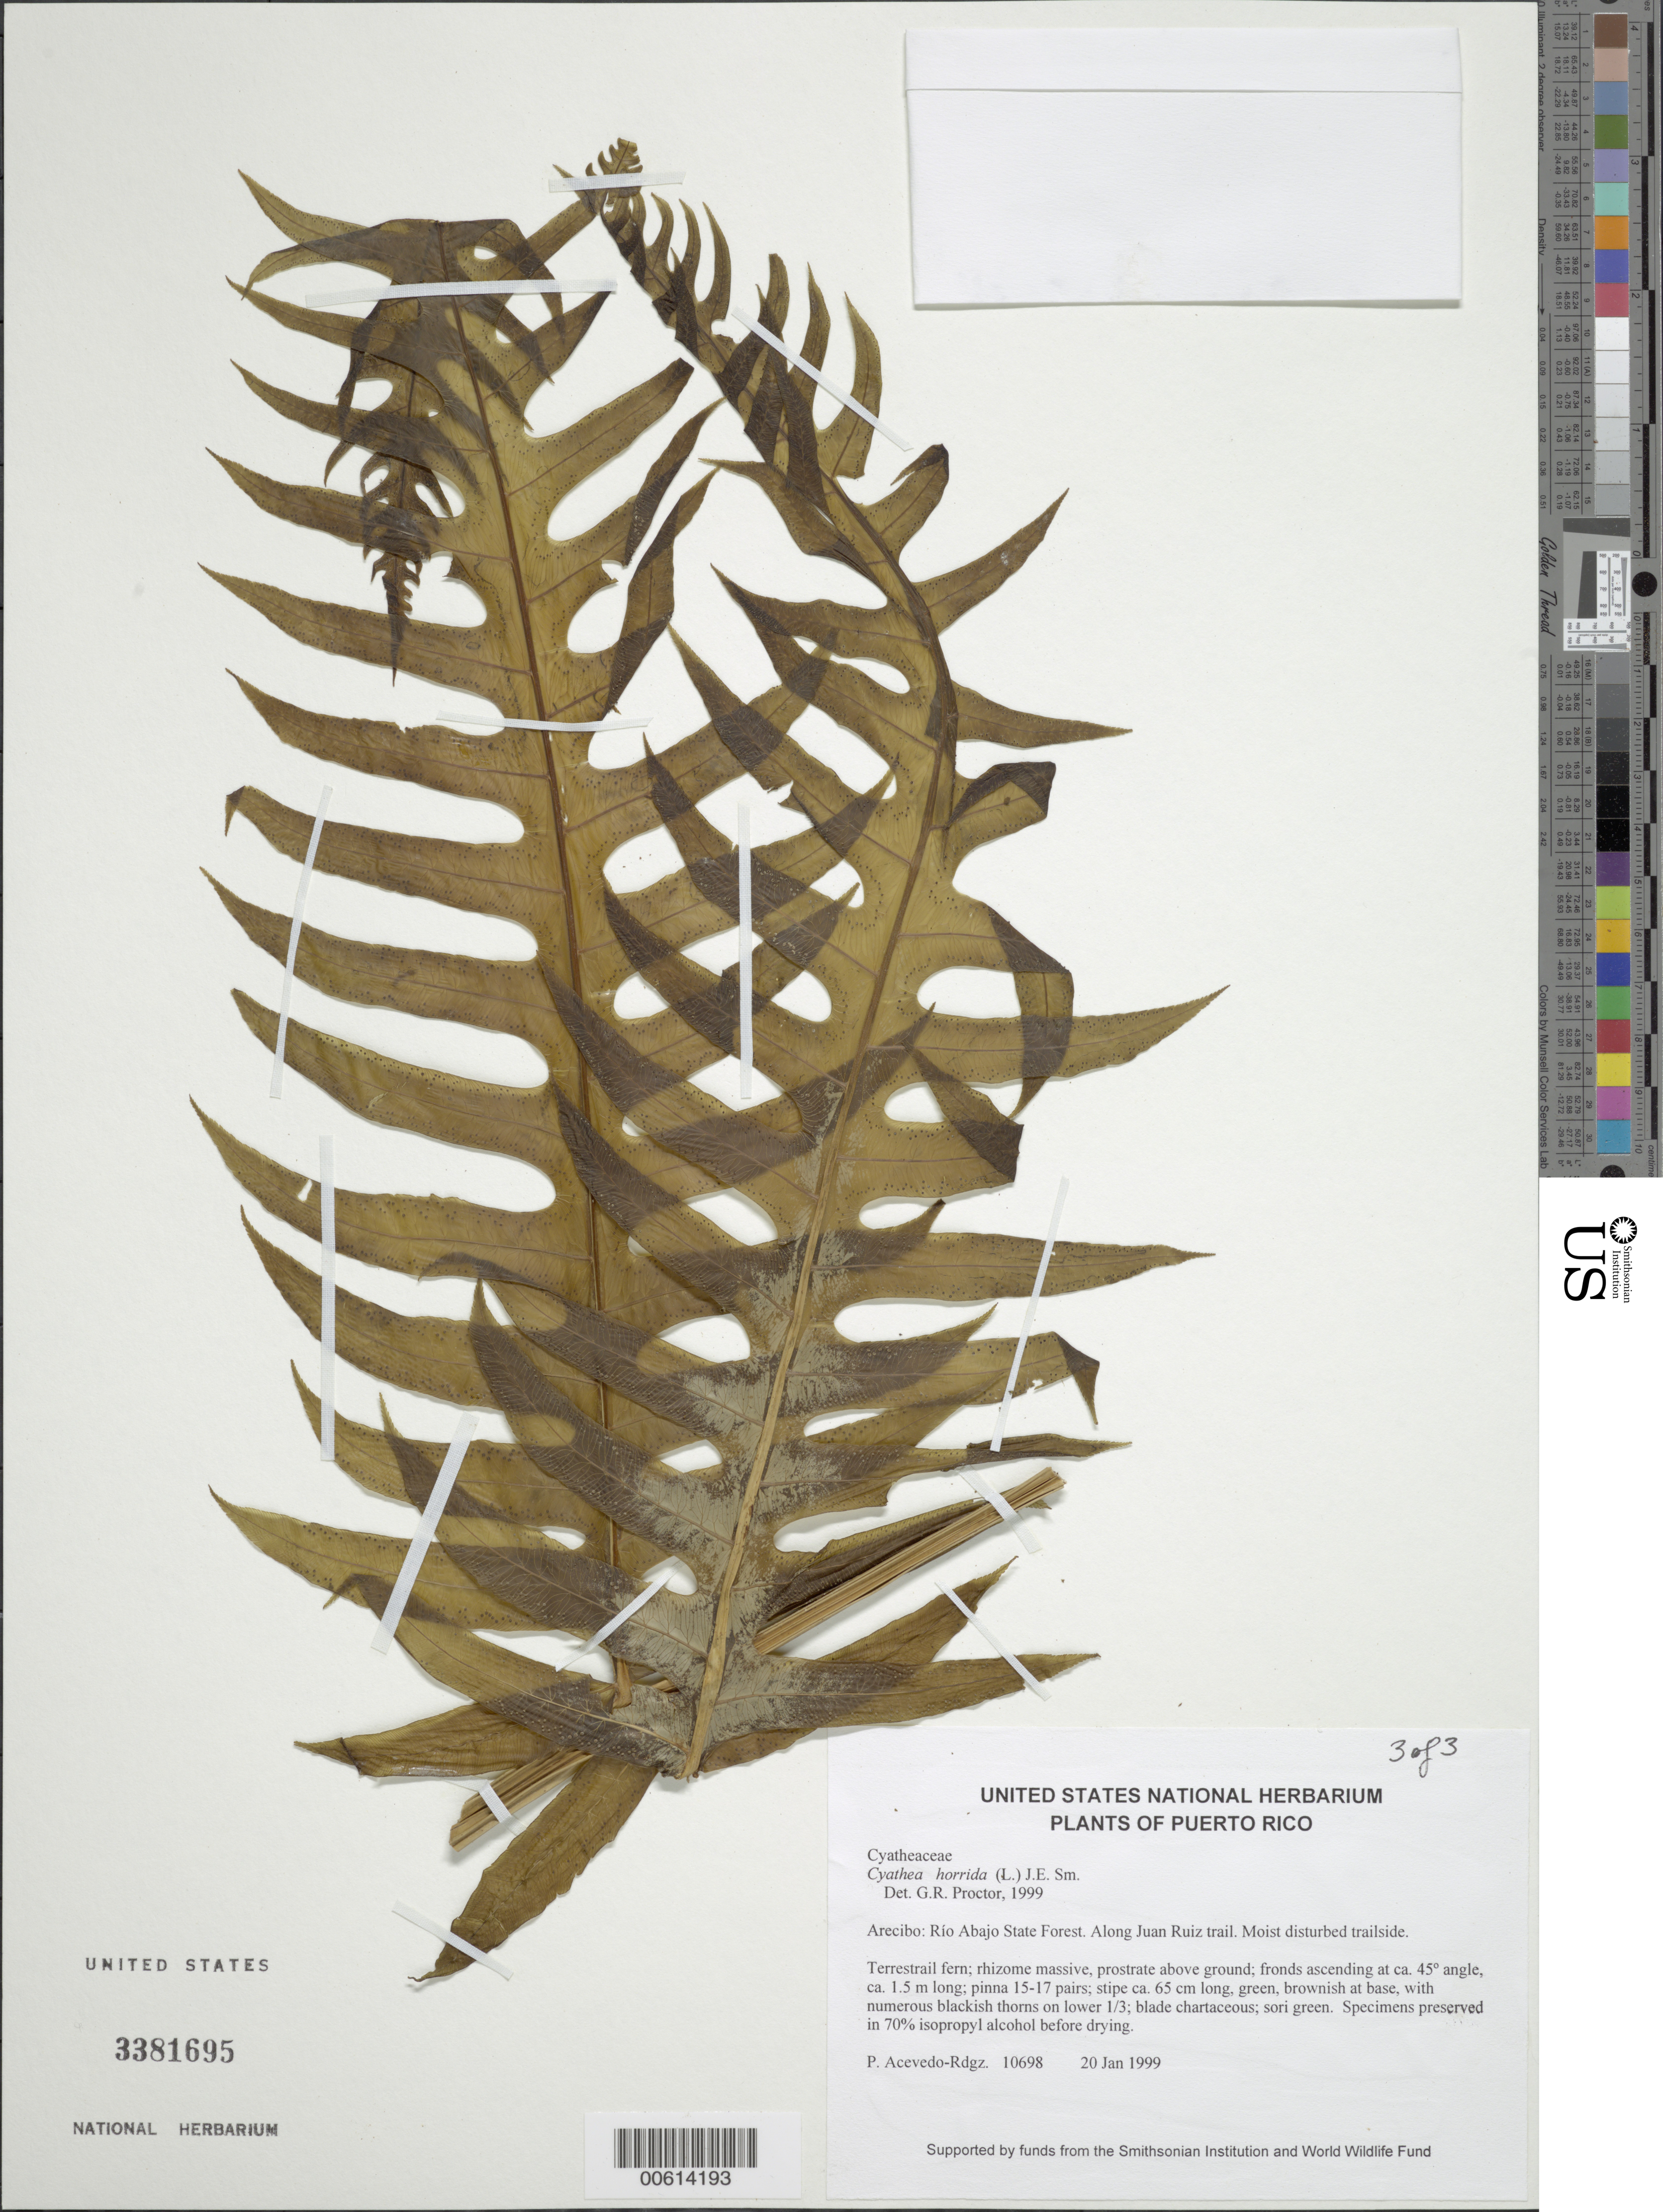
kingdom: Plantae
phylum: Tracheophyta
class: Polypodiopsida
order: Cyatheales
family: Cyatheaceae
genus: Cyathea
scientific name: Cyathea horrida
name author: (L.) Sm.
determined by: Proctor, G. R.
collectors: P. Acevedo-Rodr.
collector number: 10698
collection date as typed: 20 Jan 1999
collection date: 1999-01-20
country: Puerto Rico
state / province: Arecibo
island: Puerto Rico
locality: Arecibo; Río Abajo State Forest. Along Juan Ruiz trail.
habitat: Moist disturbed trailside.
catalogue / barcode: US 3381695